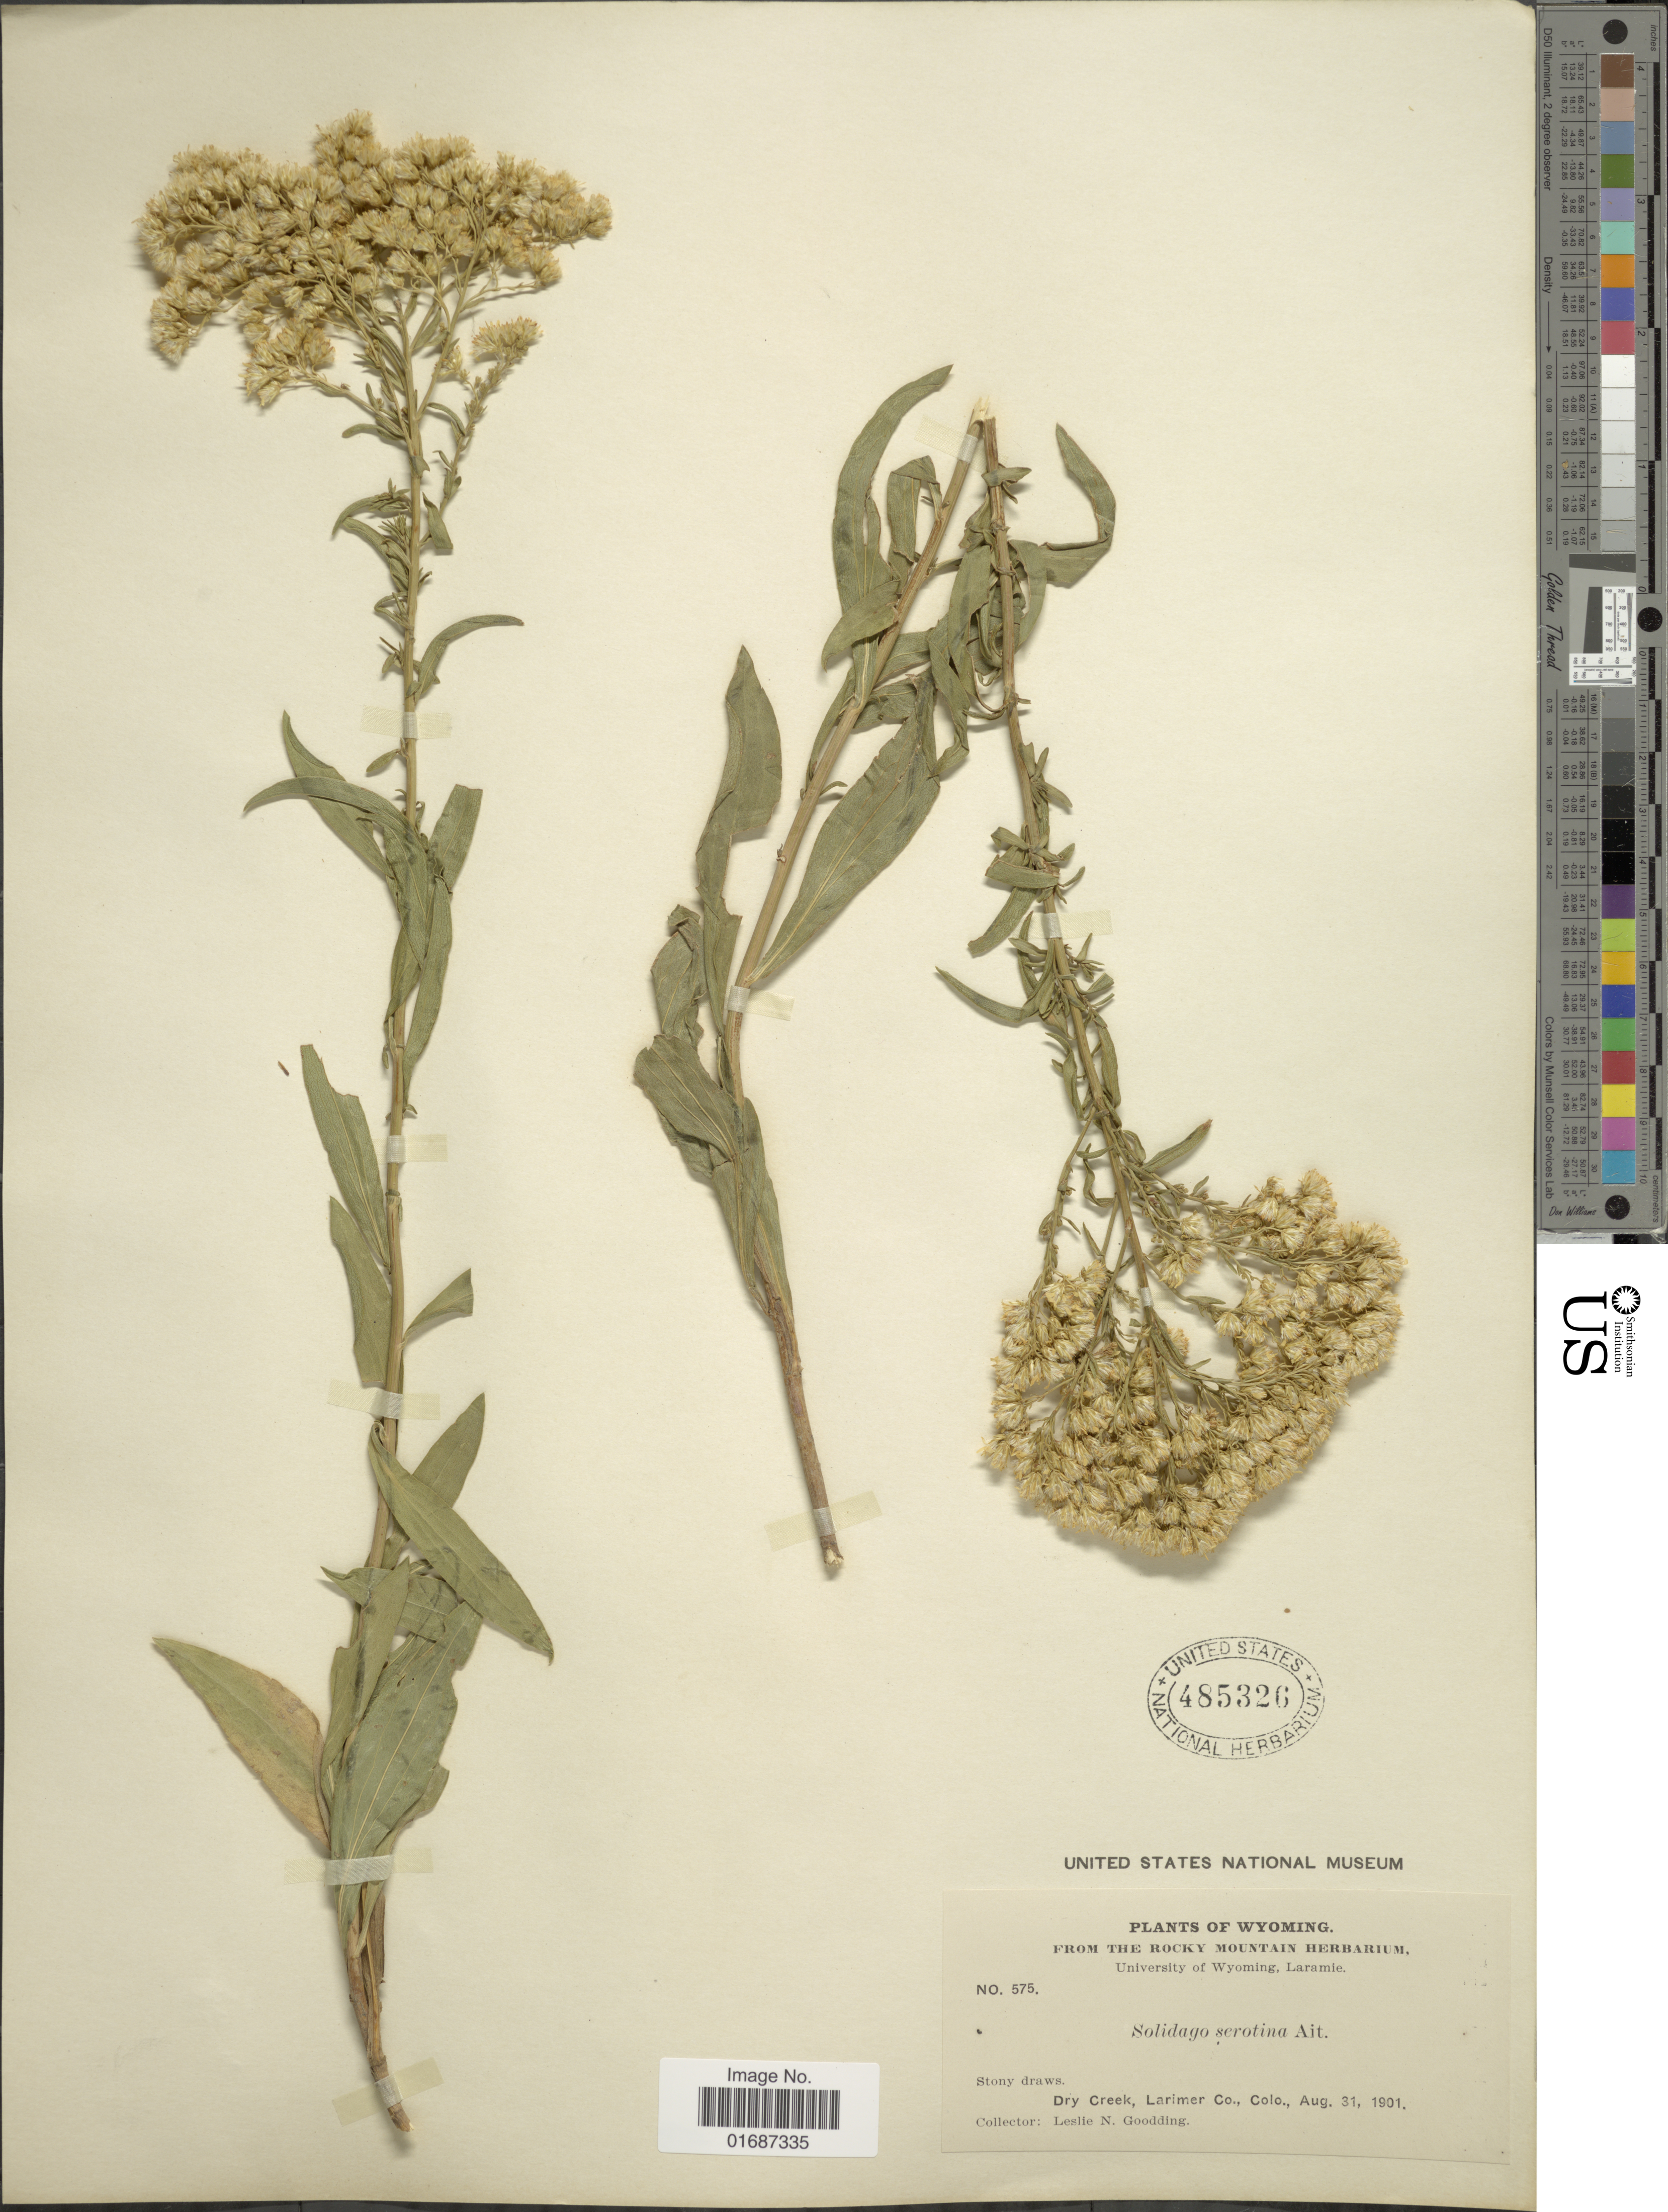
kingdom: Plantae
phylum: Tracheophyta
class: Magnoliopsida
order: Asterales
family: Asteraceae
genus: Solidago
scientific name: Solidago gigantea var. leiophylla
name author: Fernald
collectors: L. N. Goodding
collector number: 575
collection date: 1901-08-31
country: United States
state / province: Wyoming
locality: Dry Creek, Larimer Co.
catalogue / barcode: US 485326